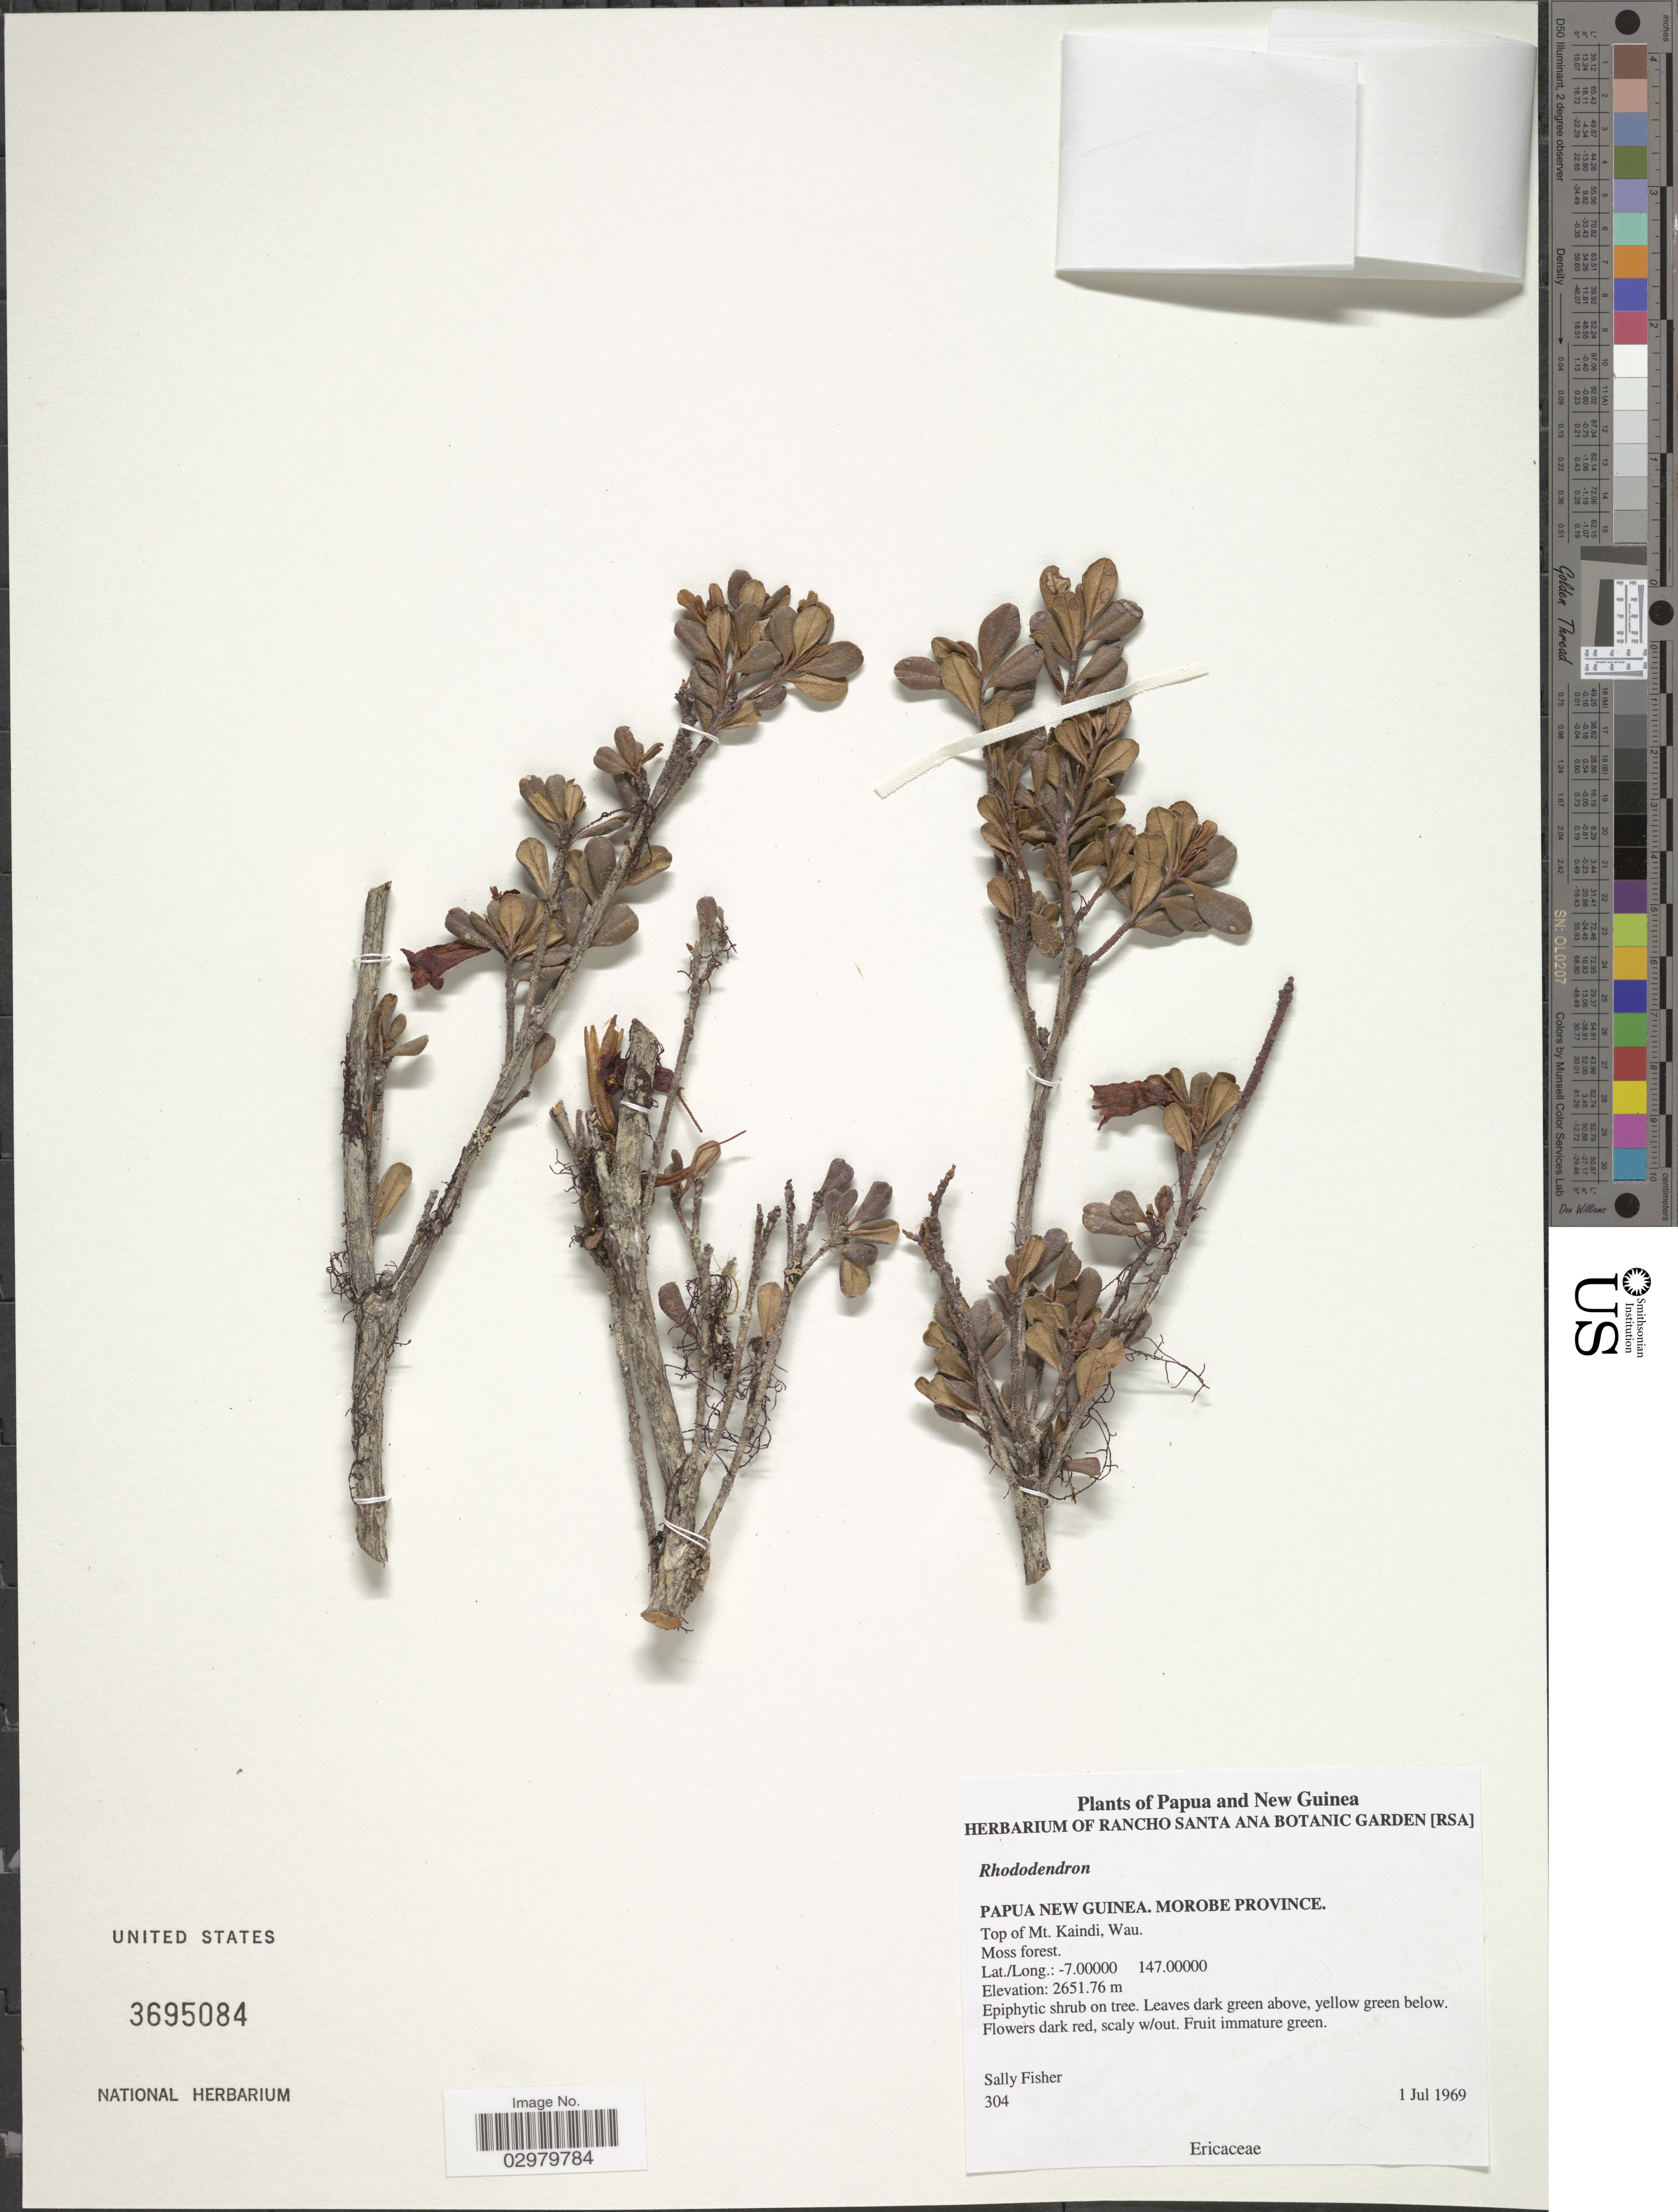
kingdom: Plantae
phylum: Tracheophyta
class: Magnoliopsida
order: Ericales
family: Ericaceae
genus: Rhododendron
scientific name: Rhododendron sp.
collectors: S. Fisher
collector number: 304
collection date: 1969-07-01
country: Papua New Guinea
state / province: Morobe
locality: Papua and New Guinea. Top of Mt. Kaindi, Wau.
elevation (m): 2651.76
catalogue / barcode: US 3695084